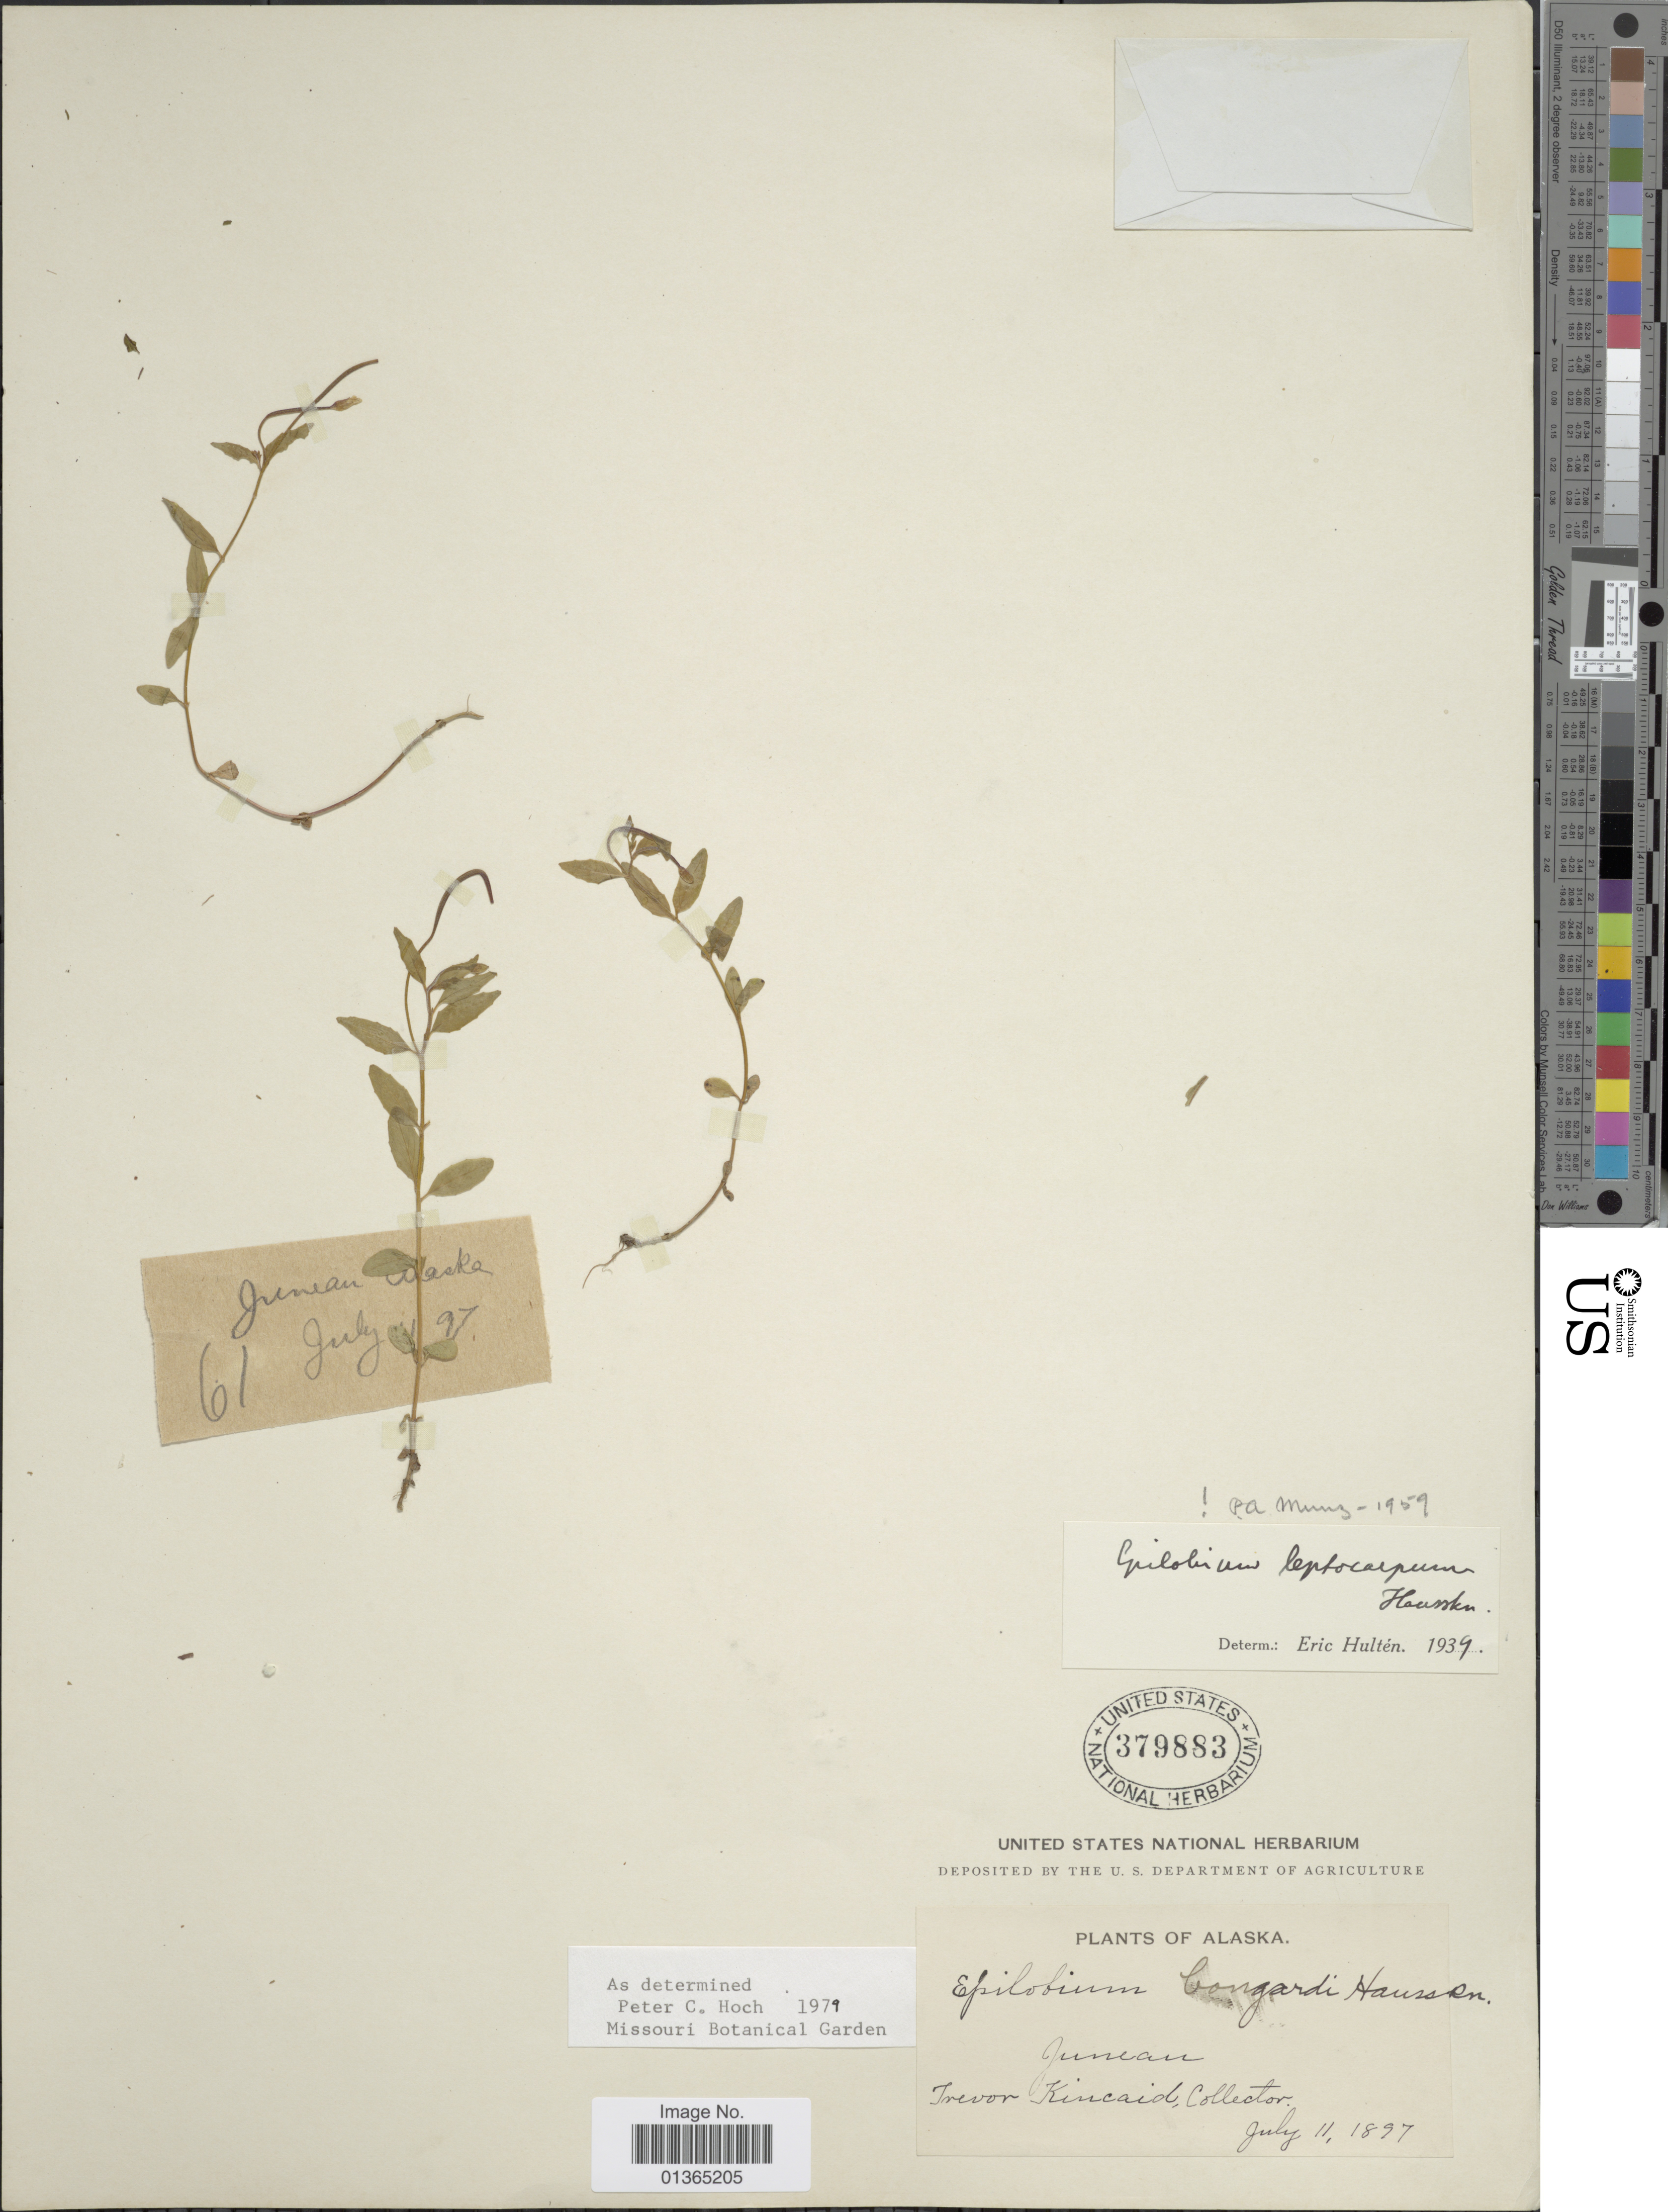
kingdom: Plantae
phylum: Tracheophyta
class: Magnoliopsida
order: Myrtales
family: Onagraceae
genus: Epilobium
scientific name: Epilobium leptocarpum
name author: Hausskn.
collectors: T. C. Kincaid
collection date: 1897-07-11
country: United States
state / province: Alaska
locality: Juneau.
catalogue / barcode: US 379883